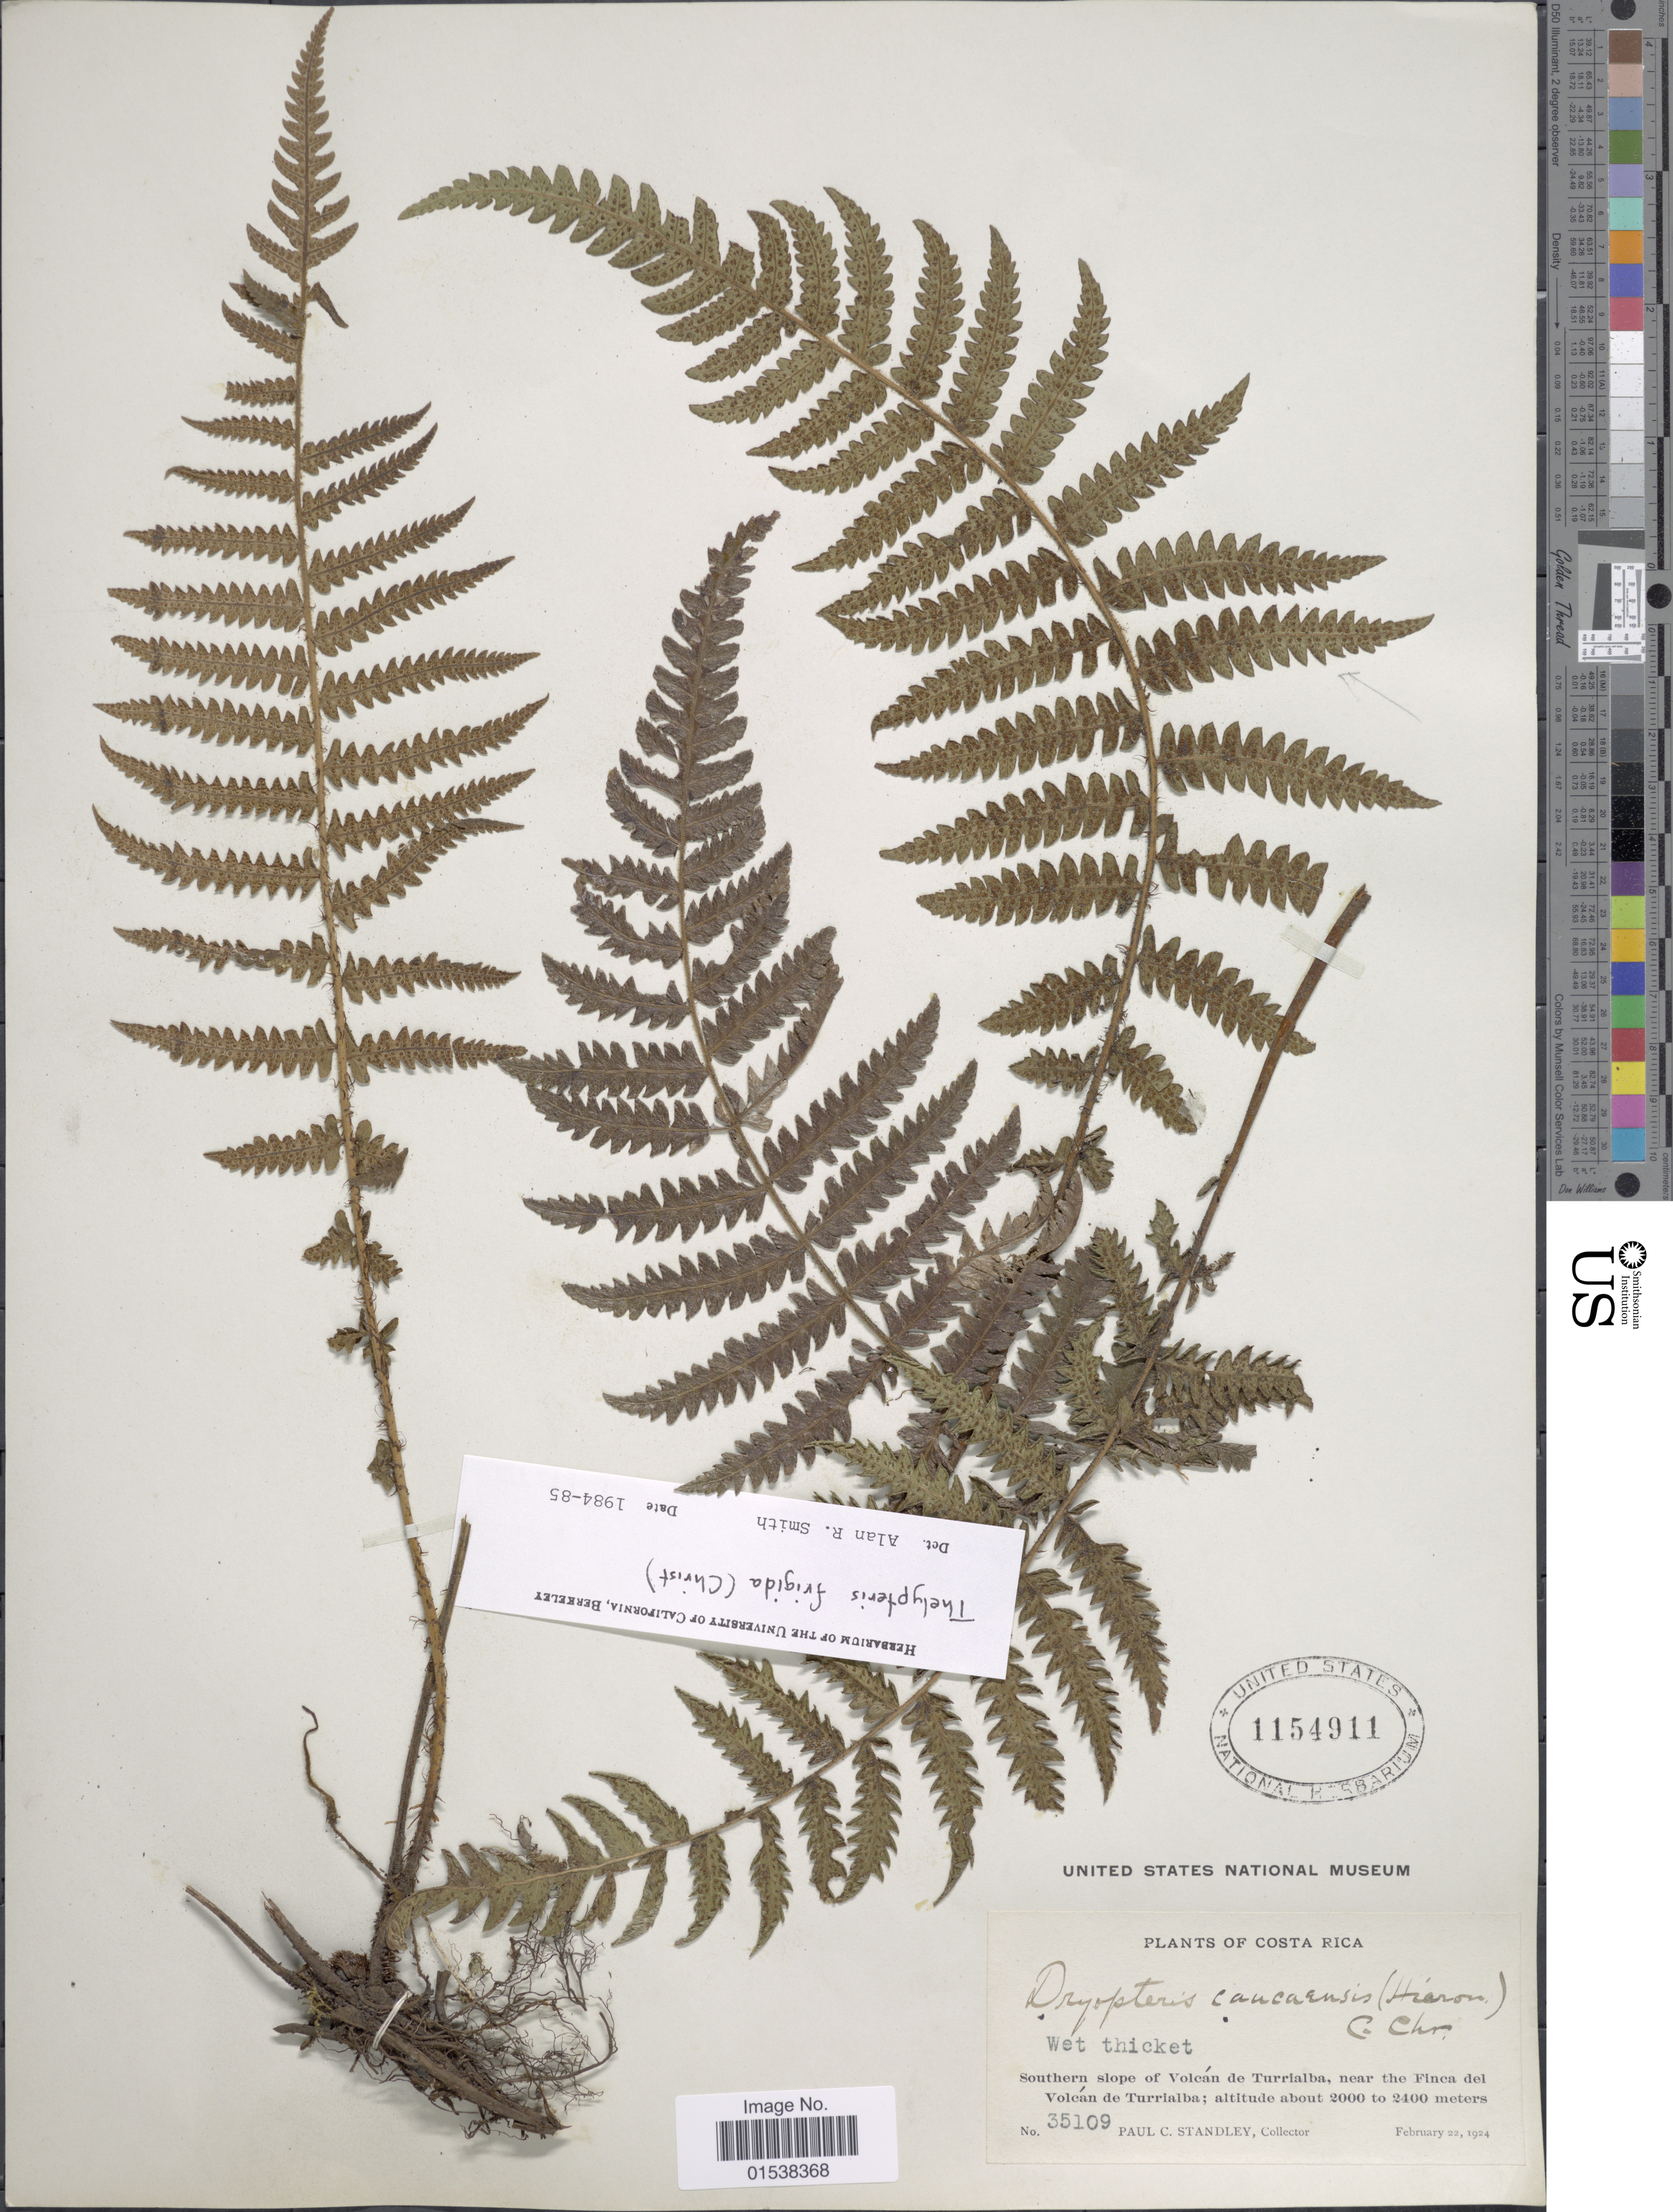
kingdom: Plantae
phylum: Tracheophyta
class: Polypodiopsida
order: Polypodiales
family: Thelypteridaceae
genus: Amauropelta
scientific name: Amauropelta frigida (Christ) comb. nov., ined. 2015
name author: (Christ)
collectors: P. C. Standley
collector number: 35109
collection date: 1924-02-22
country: Costa Rica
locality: Southern slope of Volcan de Turrialba, near the Finca del Volcan de Turrialba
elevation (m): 2000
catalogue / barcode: US 1154911